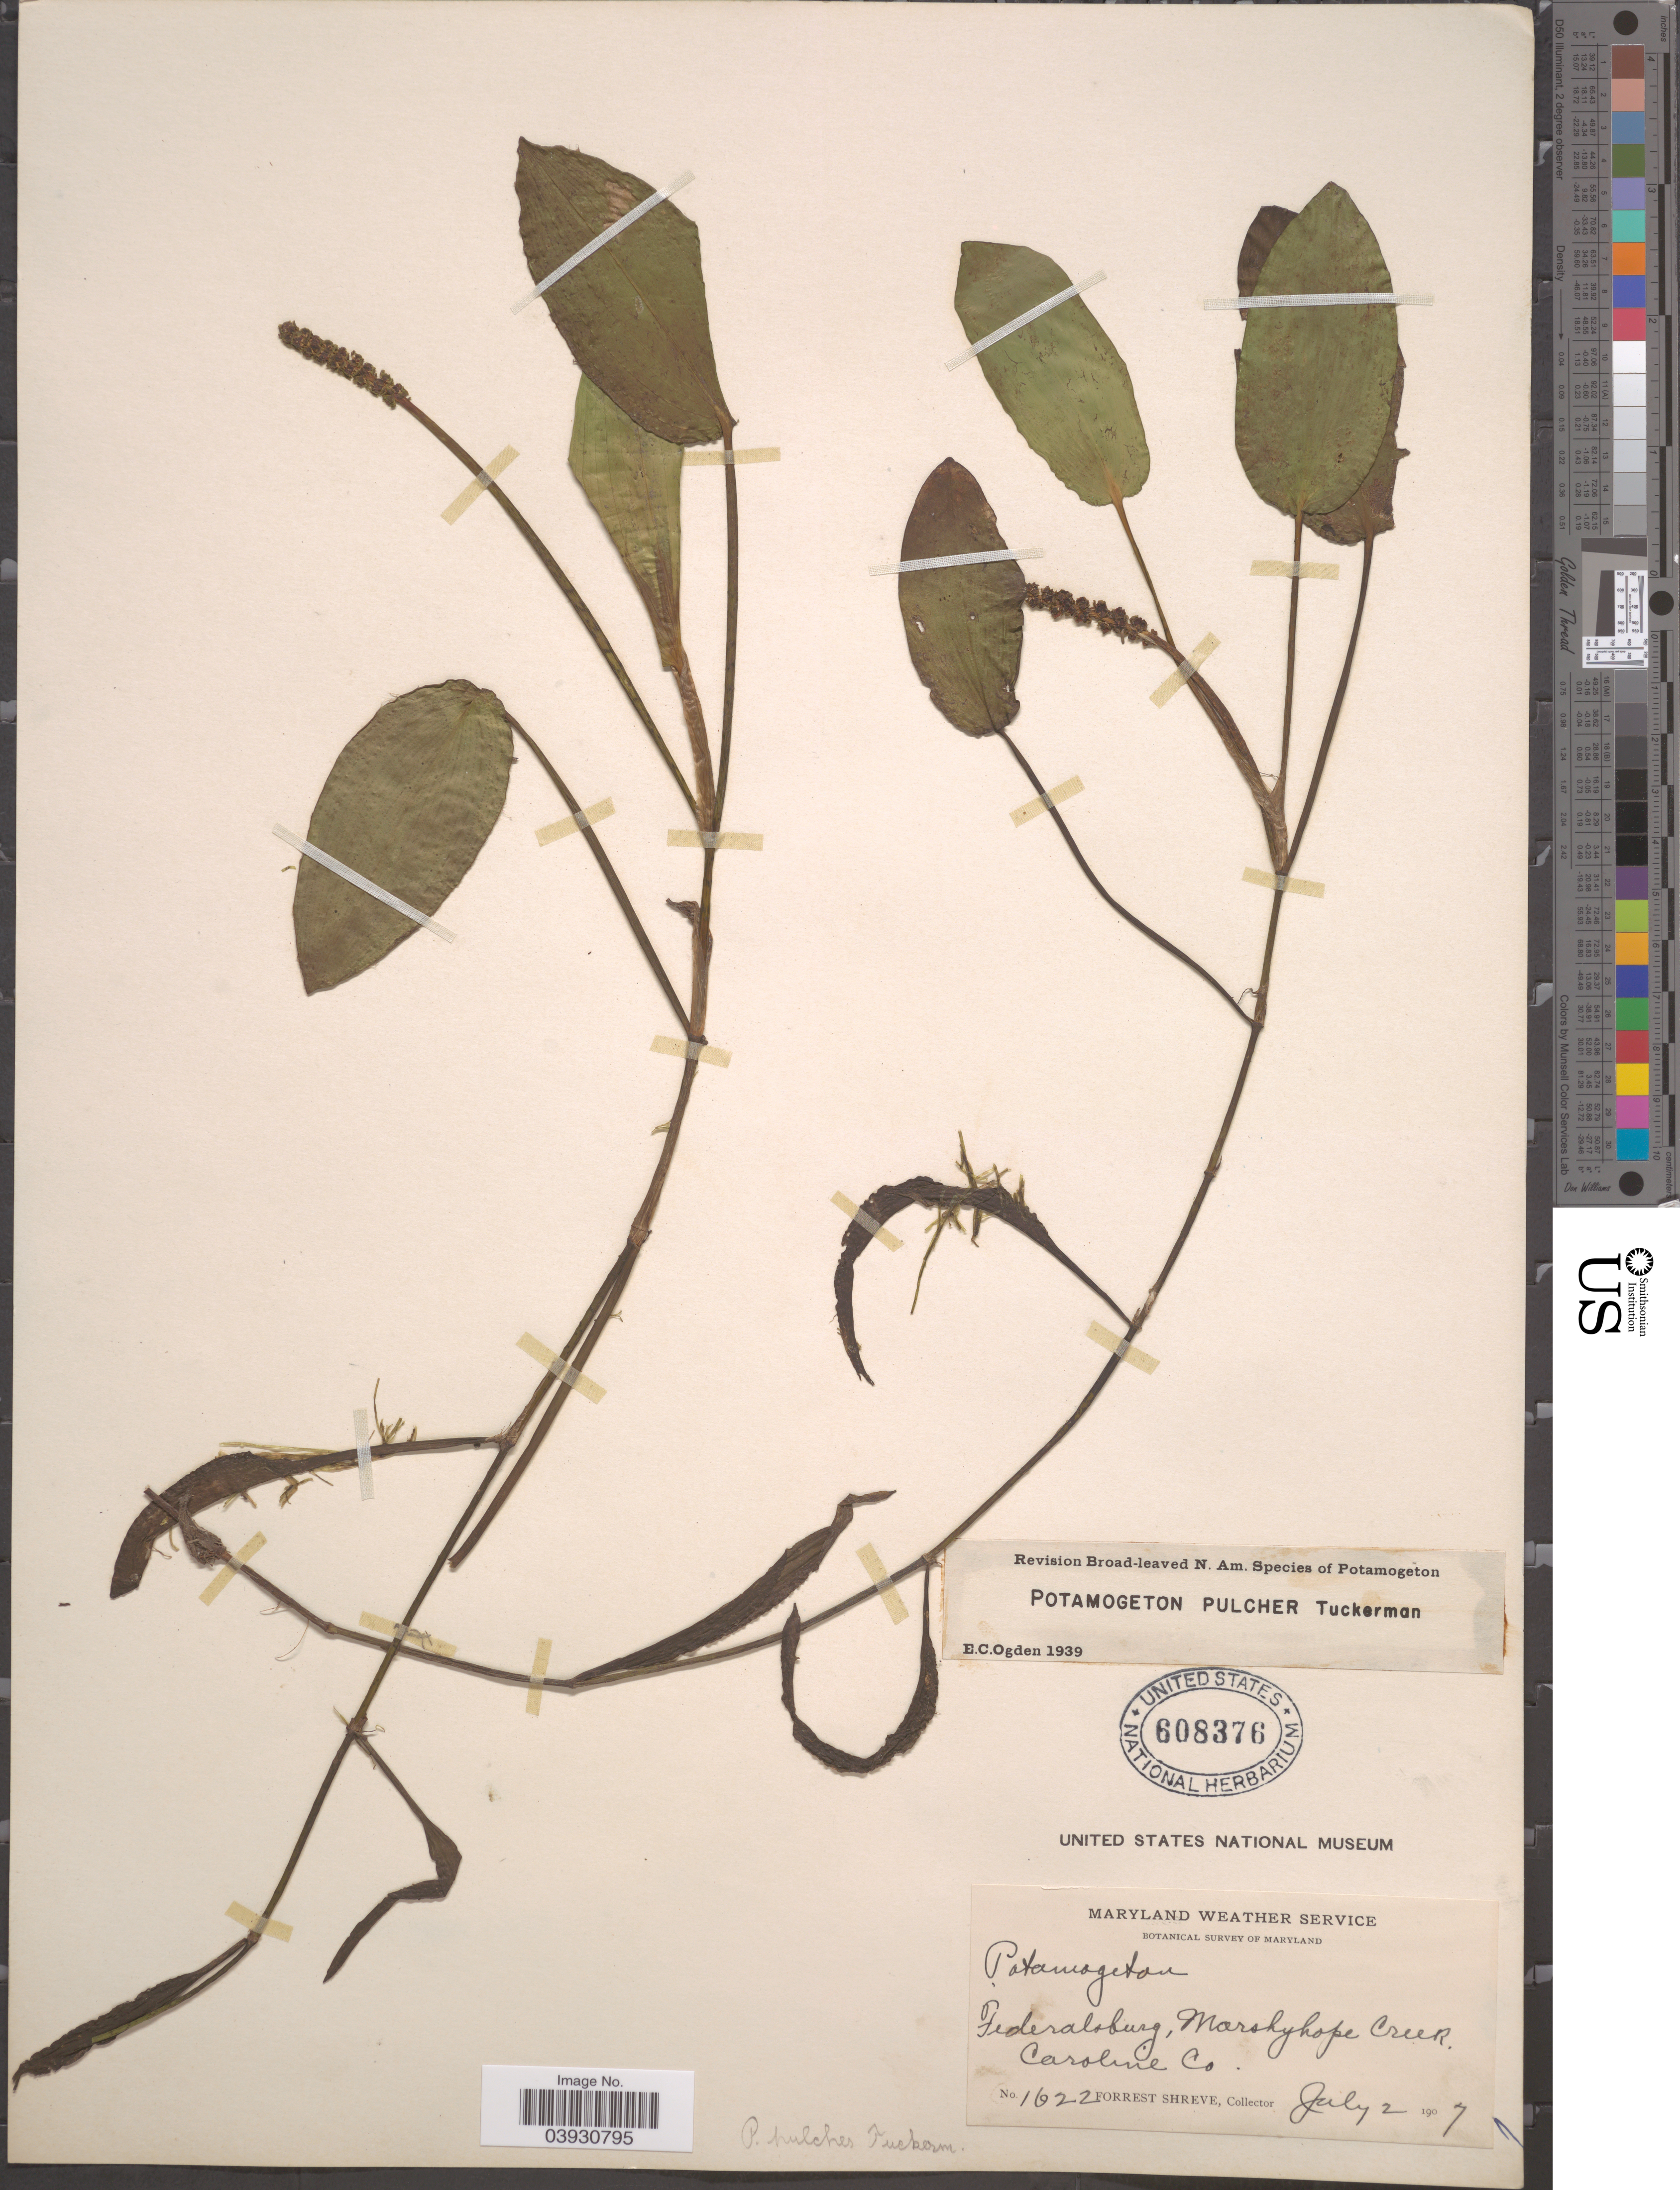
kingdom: Plantae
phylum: Tracheophyta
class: Liliopsida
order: Alismatales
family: Potamogetonaceae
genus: Potamogeton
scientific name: Potamogeton pulcher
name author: Tuck.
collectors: F. Shreve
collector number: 1622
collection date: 1907-07-02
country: United States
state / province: Maryland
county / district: Caroline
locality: Maryland Weather Service. [unsure placement] Federalsburg, Marshyhope Creek. Caroline Co.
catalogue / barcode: US 608376